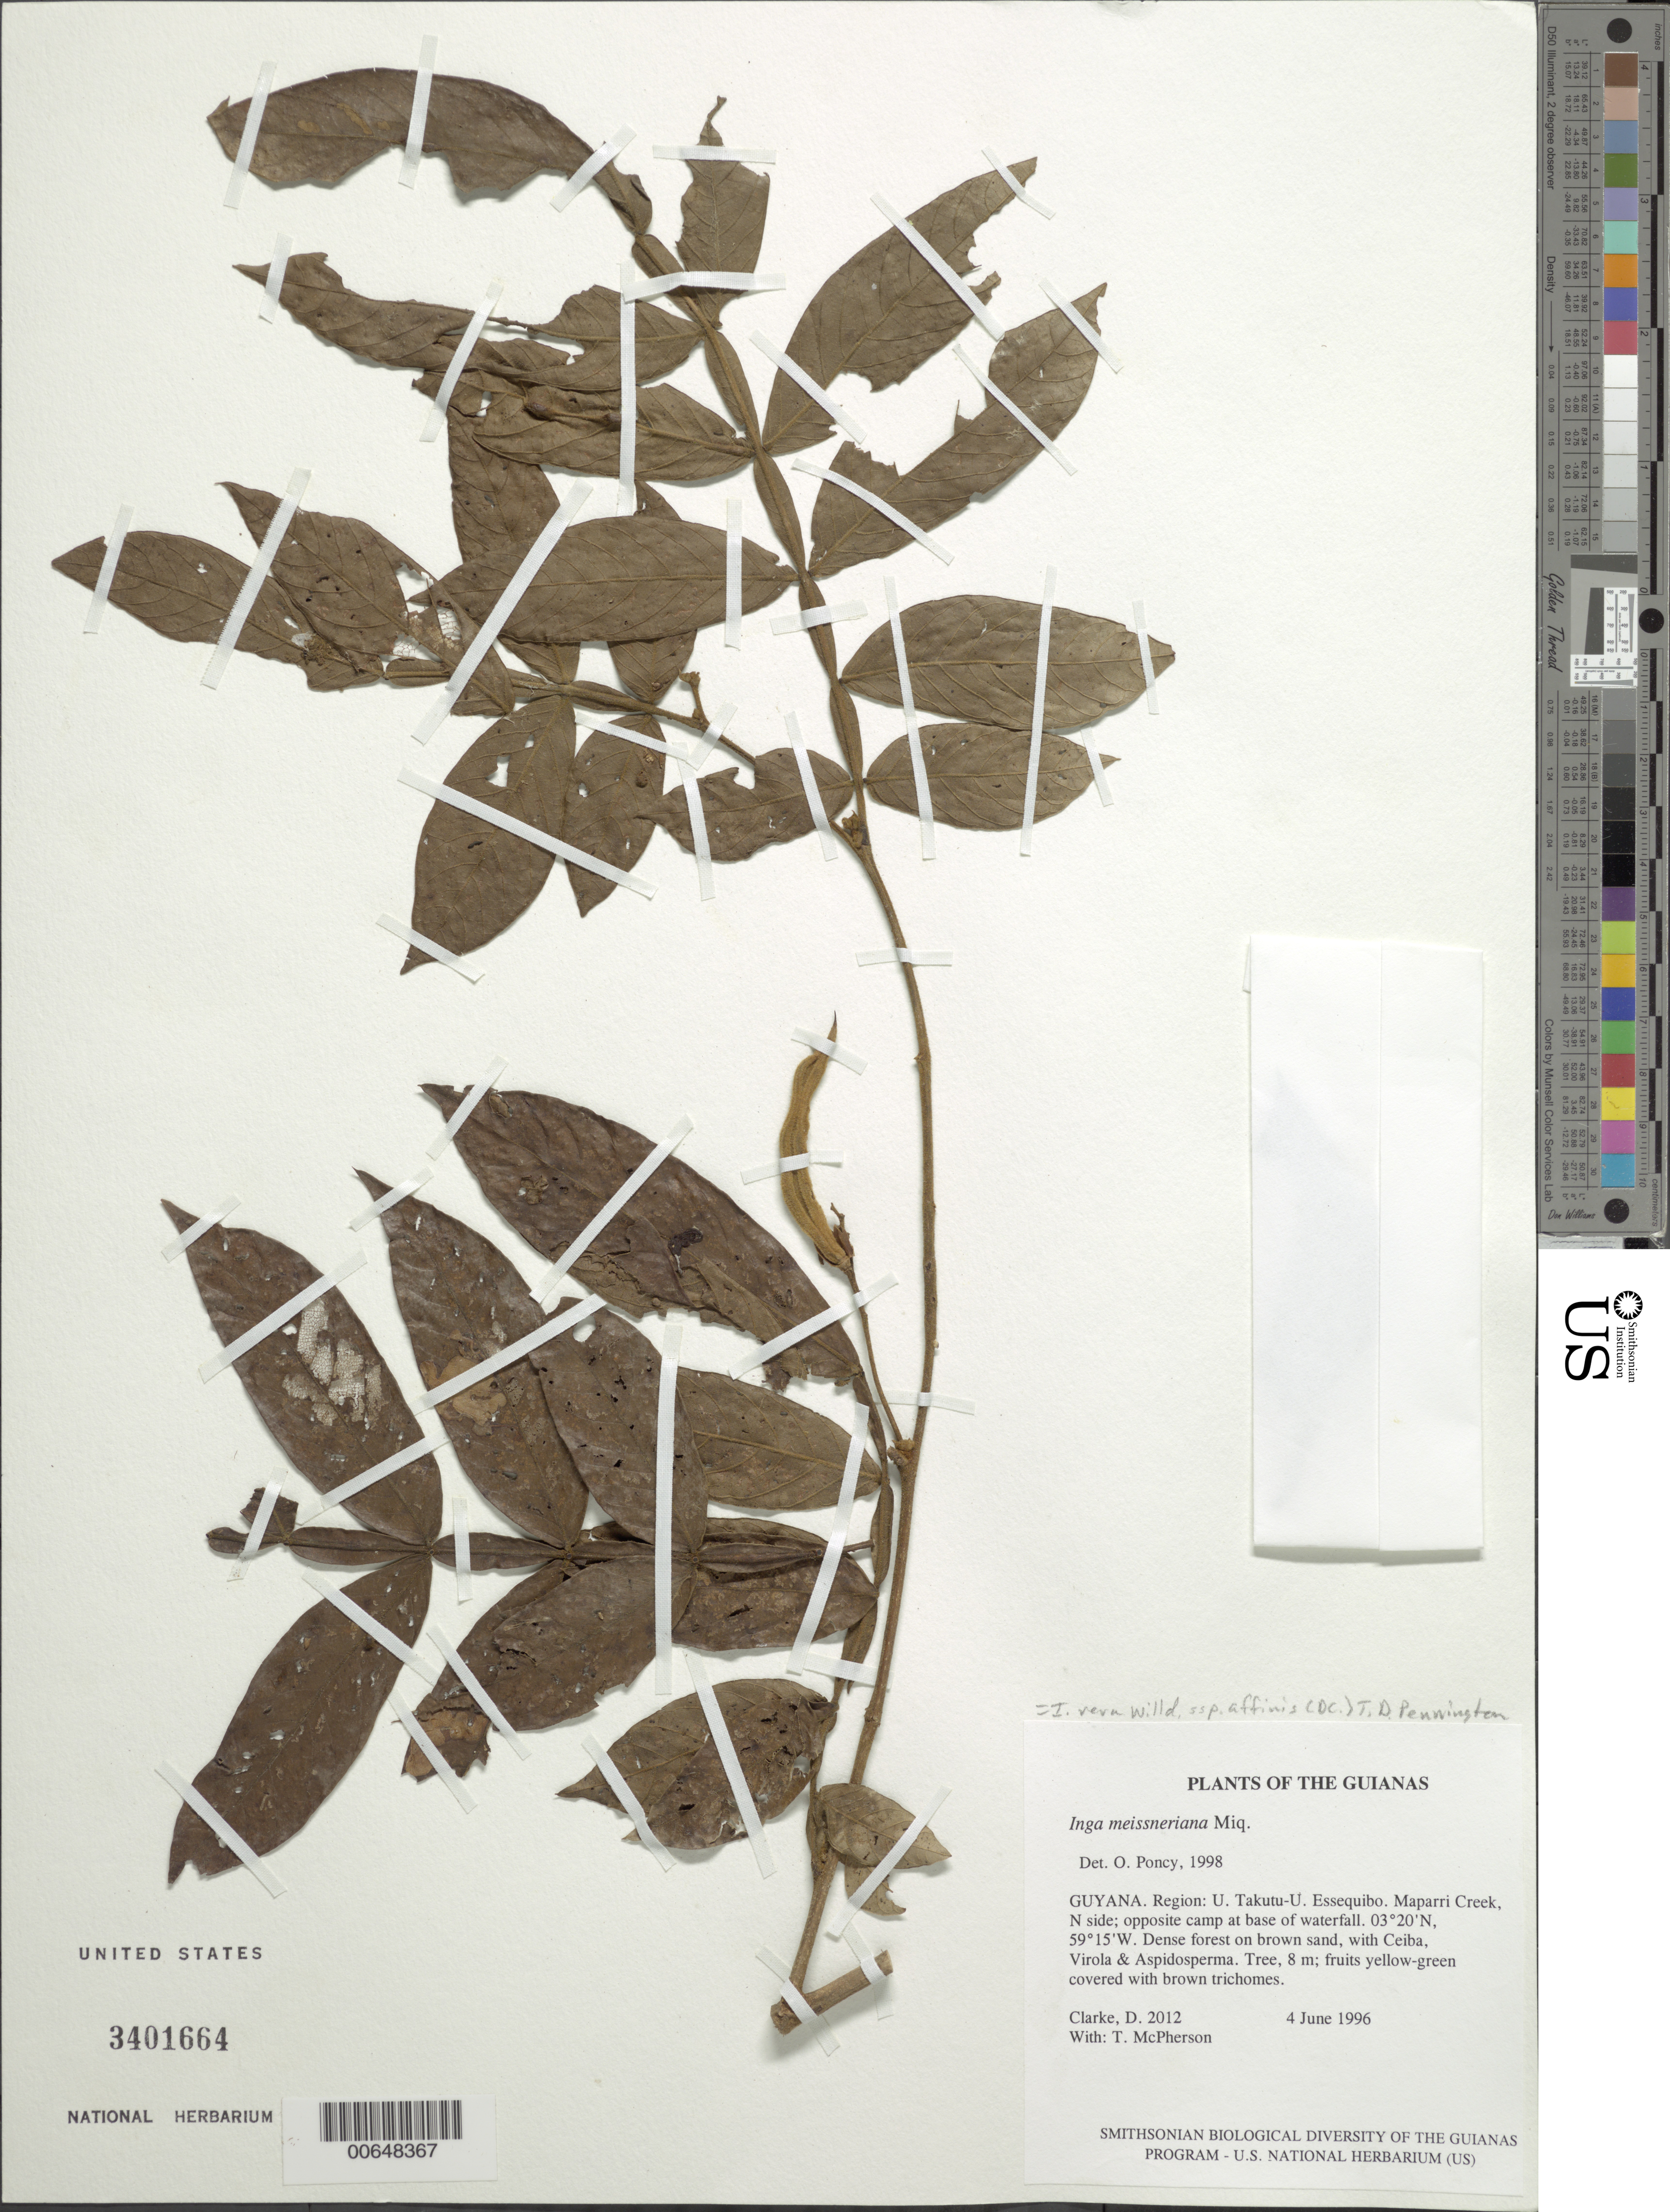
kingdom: Plantae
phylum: Tracheophyta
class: Magnoliopsida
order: Fabales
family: Fabaceae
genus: Inga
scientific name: Inga vera subsp. affinis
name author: (DC.) T.D. Penn.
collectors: H. D. Clarke & T. McPherson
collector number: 2012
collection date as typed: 5 June 1996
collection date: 1996-06-05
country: Guyana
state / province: U. Takutu-U. Essequibo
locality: Maparri Creek, N side; opposite camp at base of waterfall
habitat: Streamside vegetation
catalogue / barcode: US 3401664